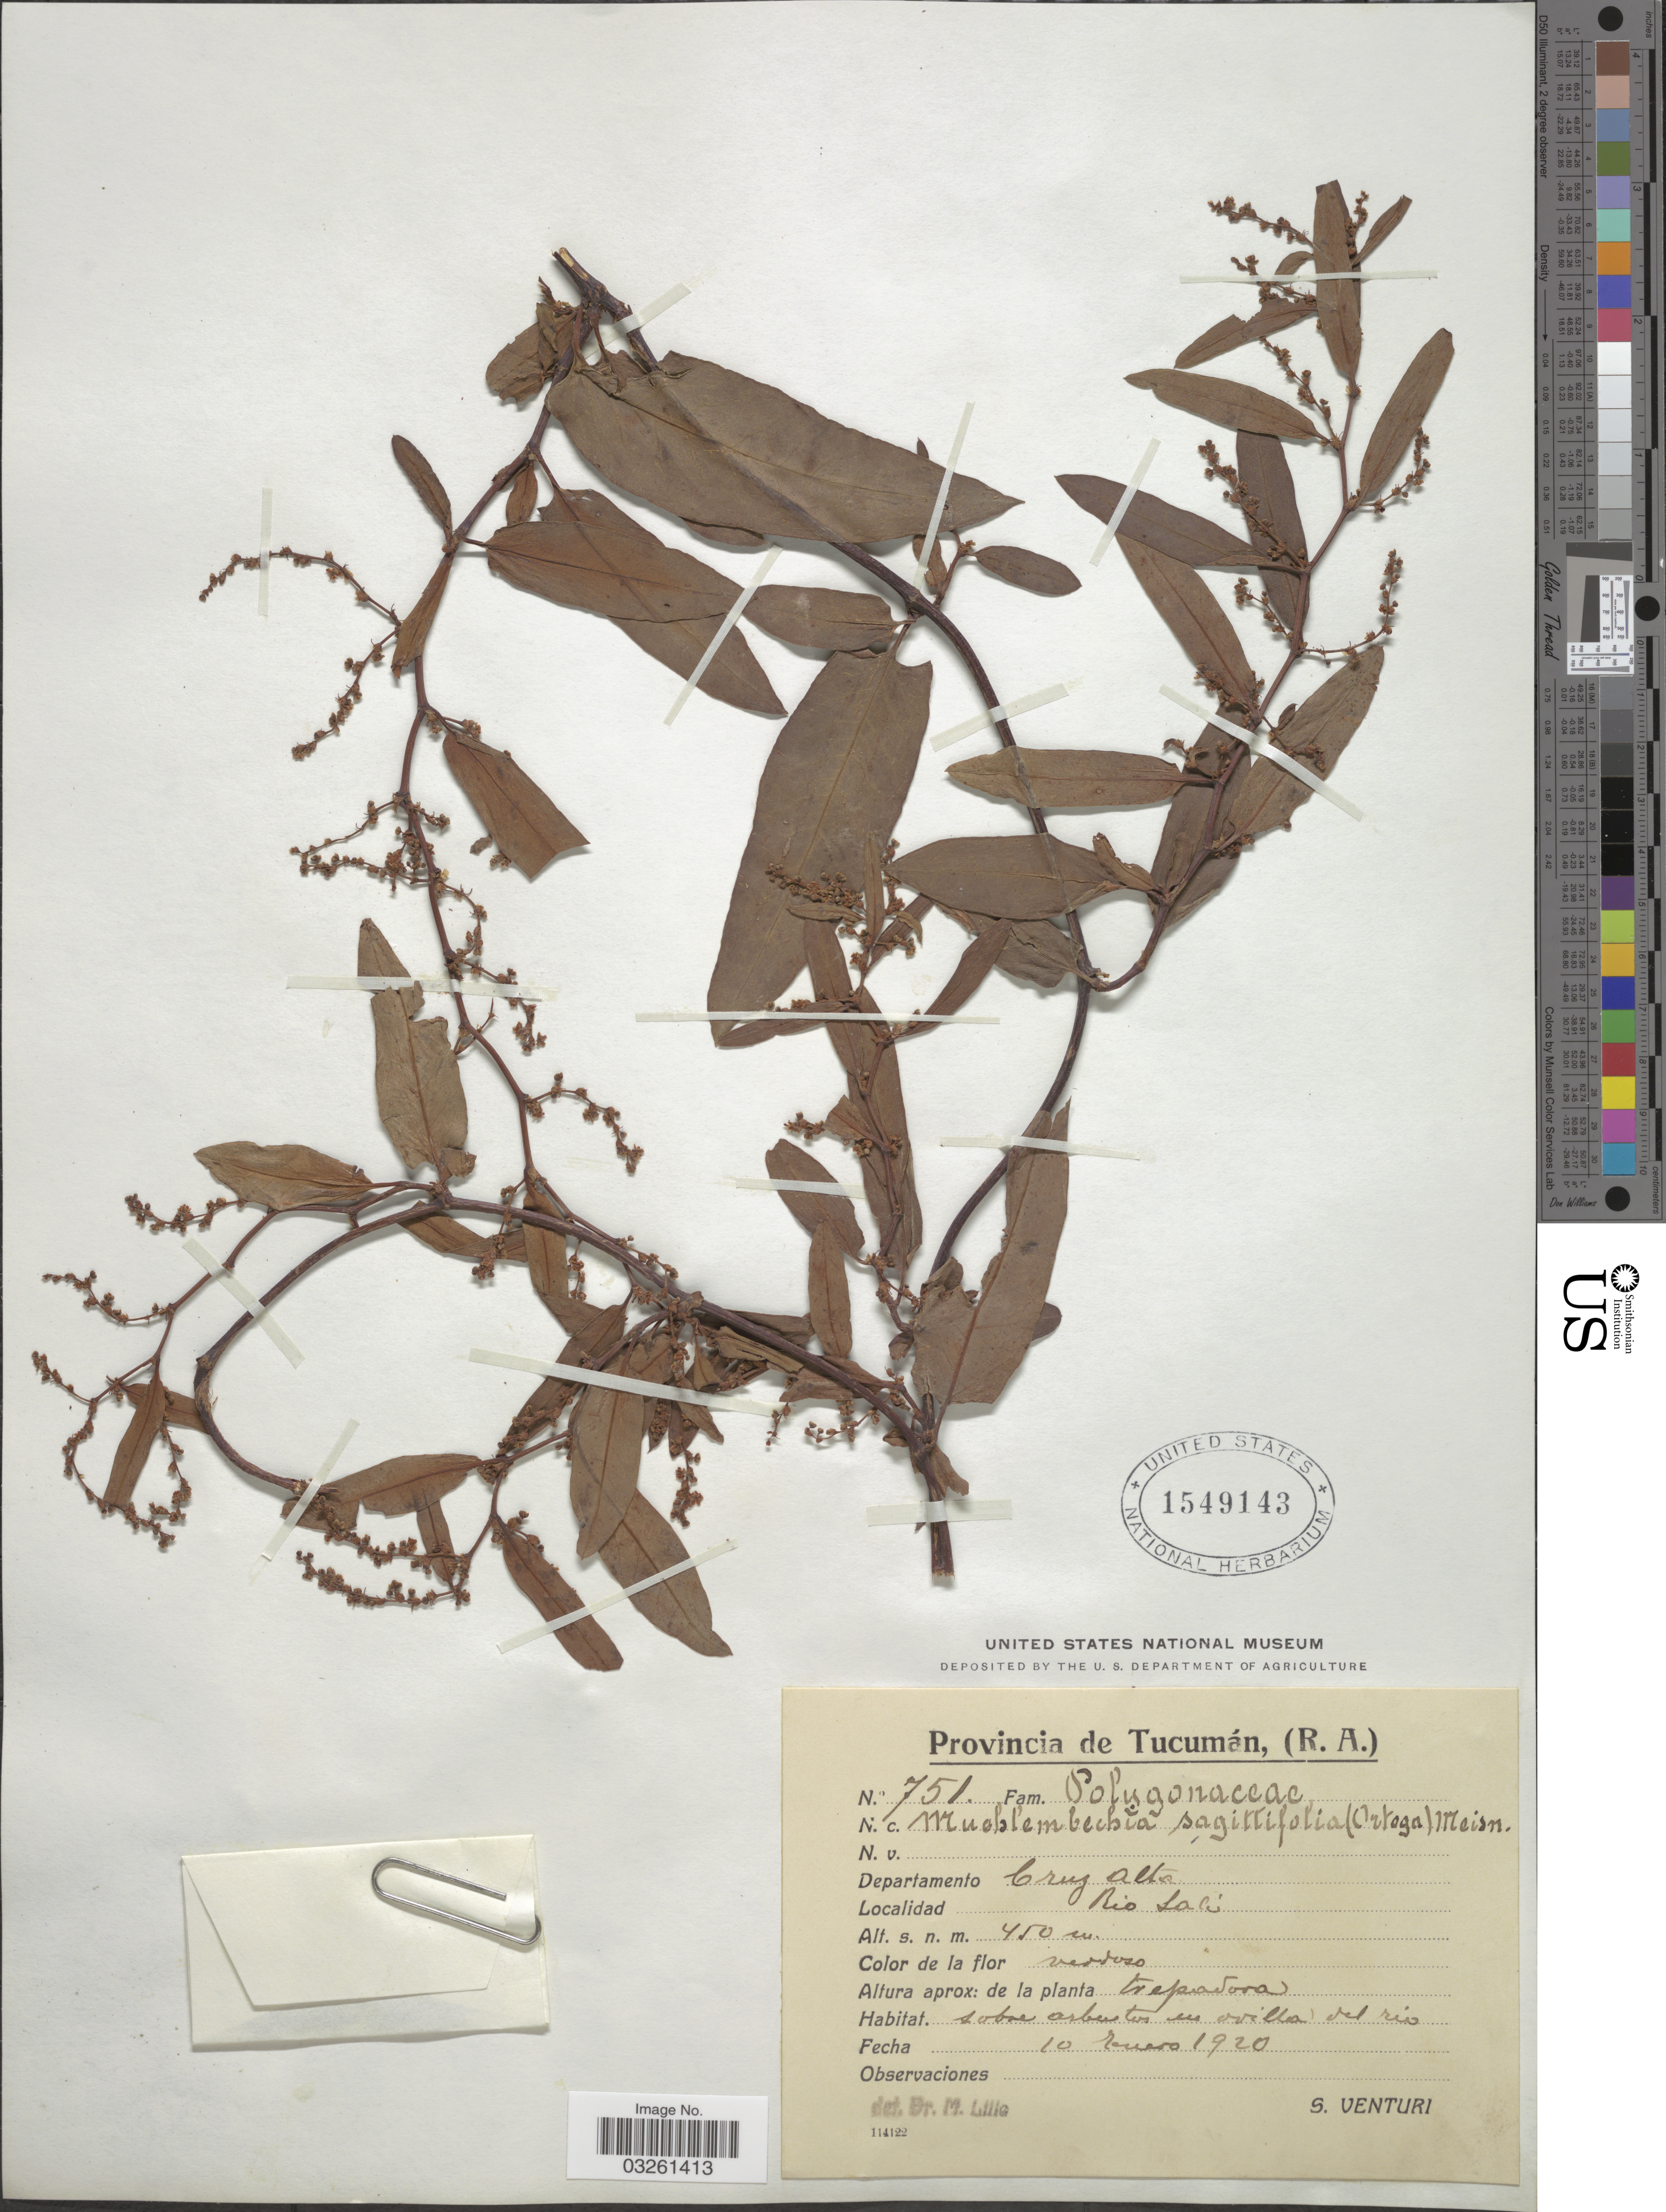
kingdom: Plantae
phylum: Tracheophyta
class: Magnoliopsida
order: Caryophyllales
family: Polygonaceae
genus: Muehlenbeckia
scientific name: Muehlenbeckia sagittifolia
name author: (Ortega) Meisn.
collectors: S. Venturi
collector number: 751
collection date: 1920-01-10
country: Argentina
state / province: Tucuman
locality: Departamento Cruz Alta, Rio Sali.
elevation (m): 450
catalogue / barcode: US 1549143